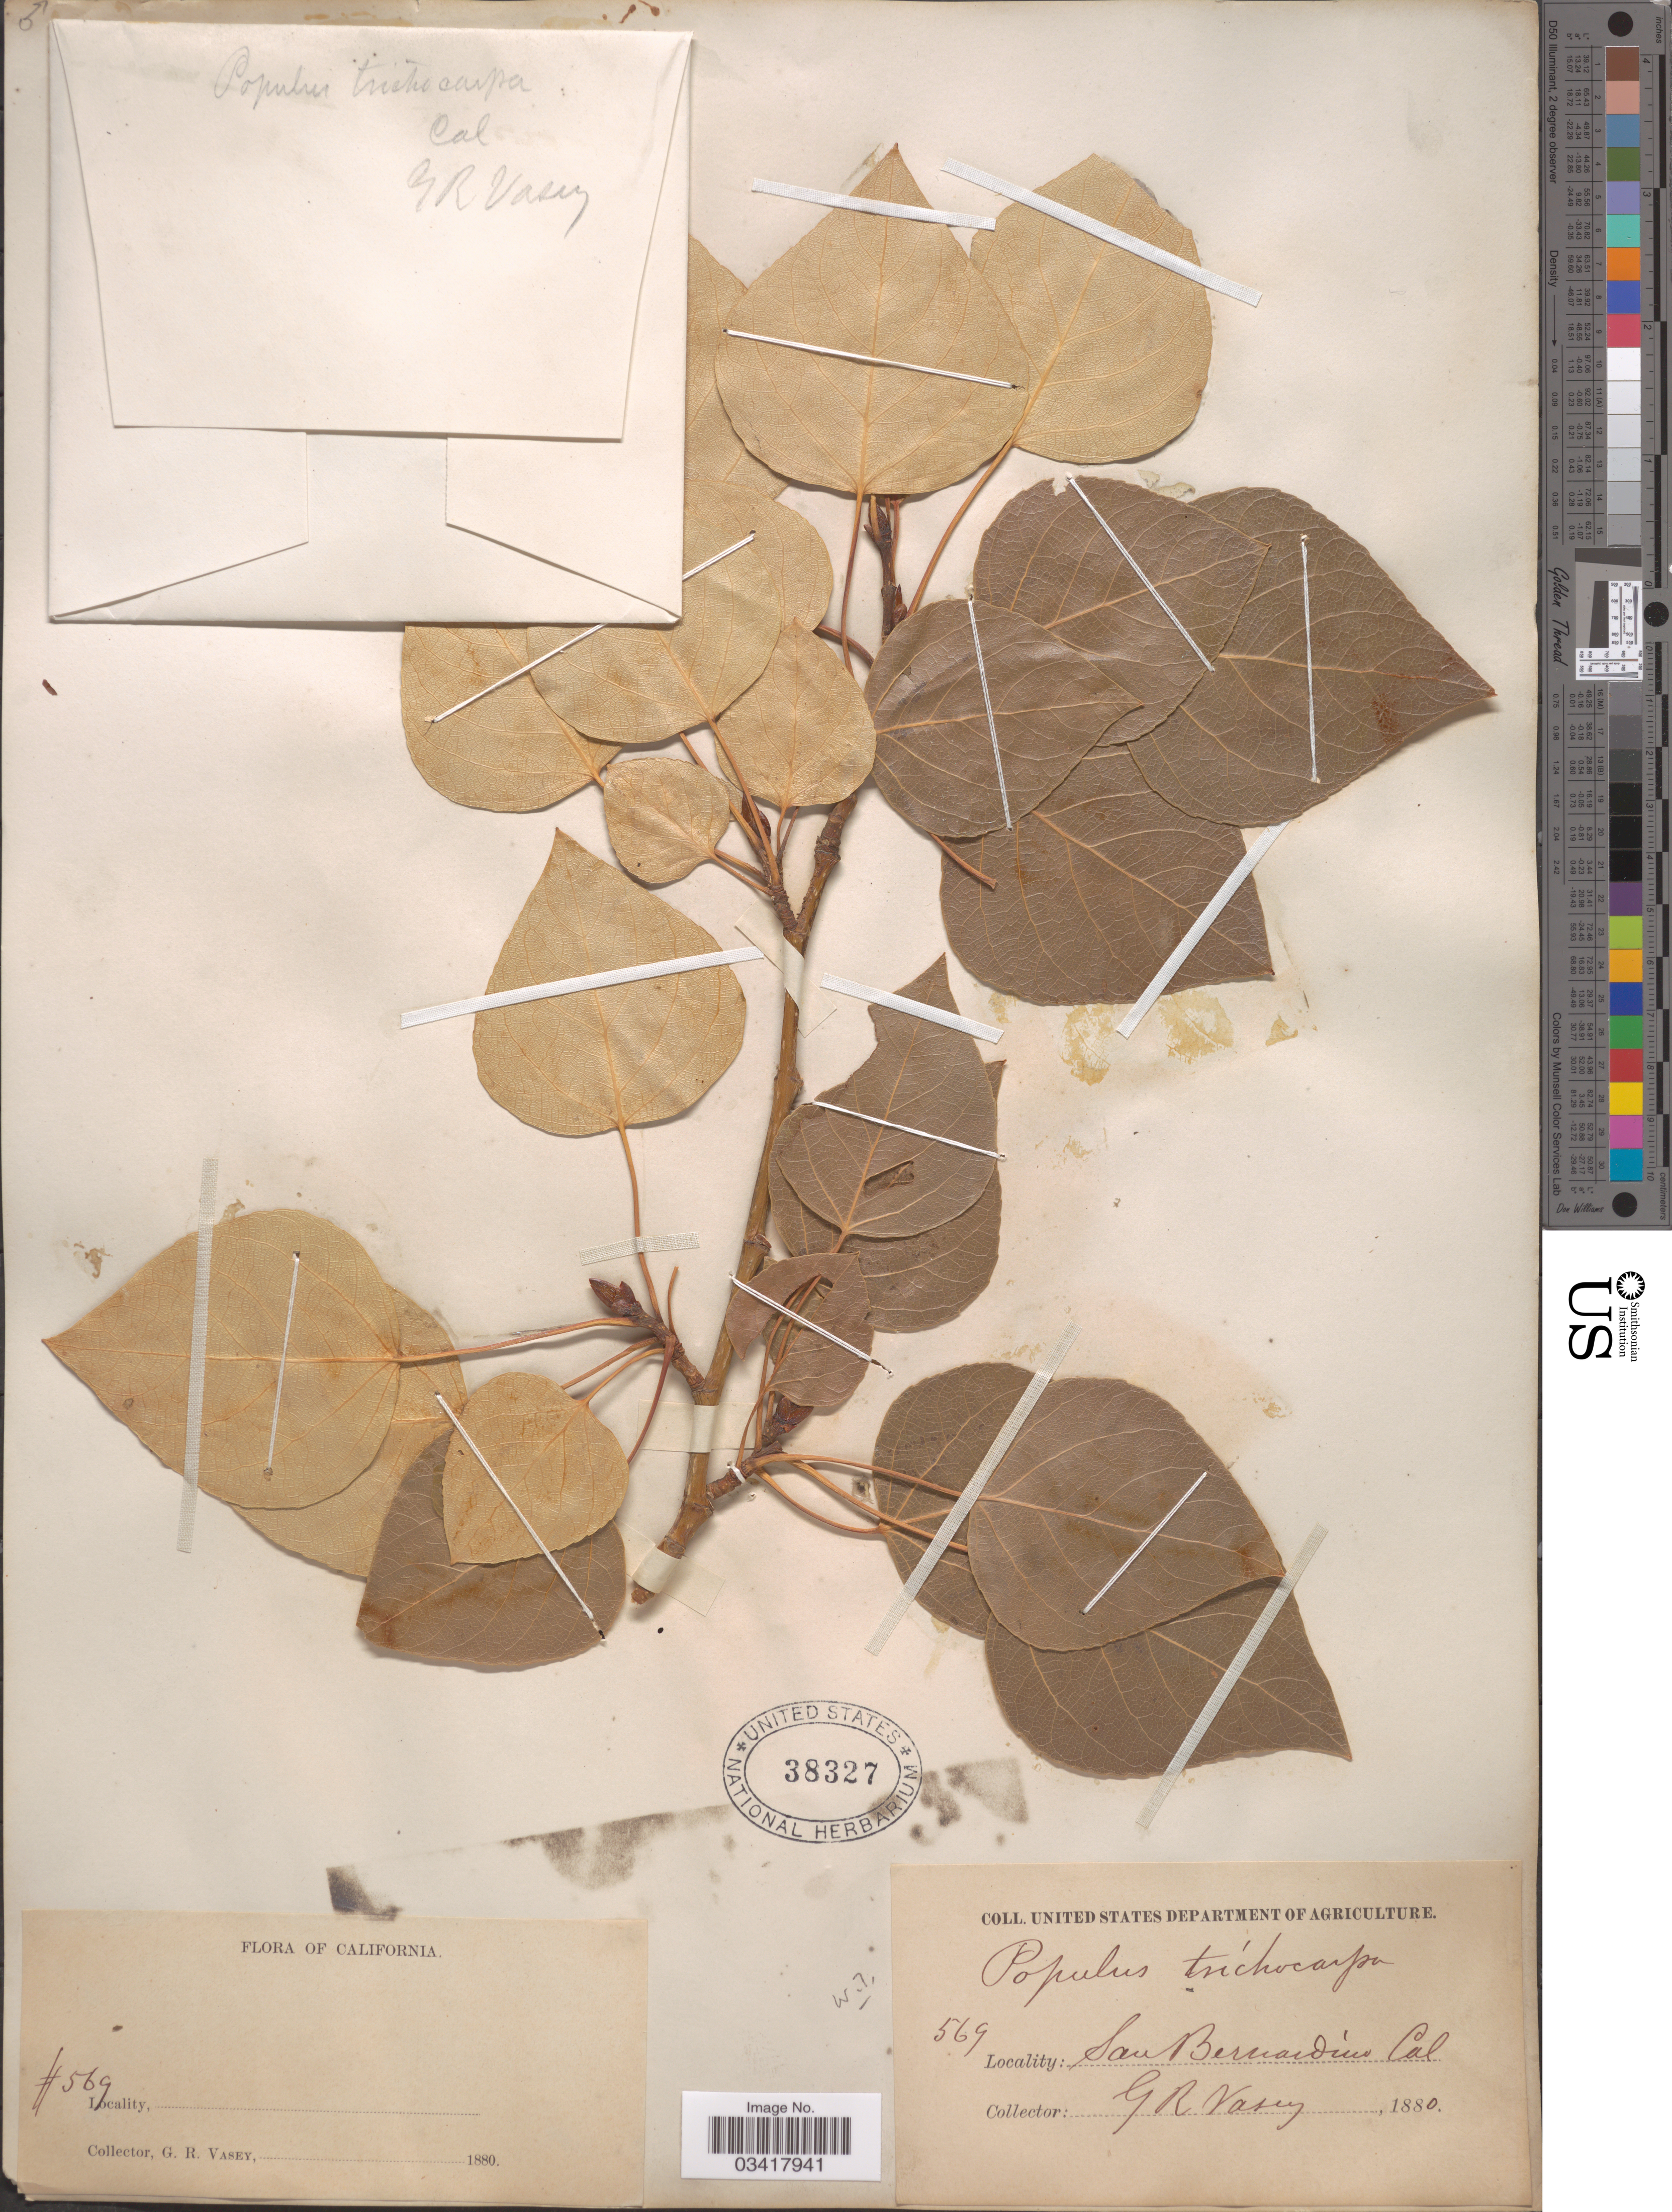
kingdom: Plantae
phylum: Tracheophyta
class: Magnoliopsida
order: Malpighiales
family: Salicaceae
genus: Populus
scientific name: Populus trichocarpa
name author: Torr. & A. Gray ex W. Hook.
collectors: G. R. Vasey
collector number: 569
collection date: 1880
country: United States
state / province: California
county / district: San Bernardino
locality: San Bernardino.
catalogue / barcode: US 38327